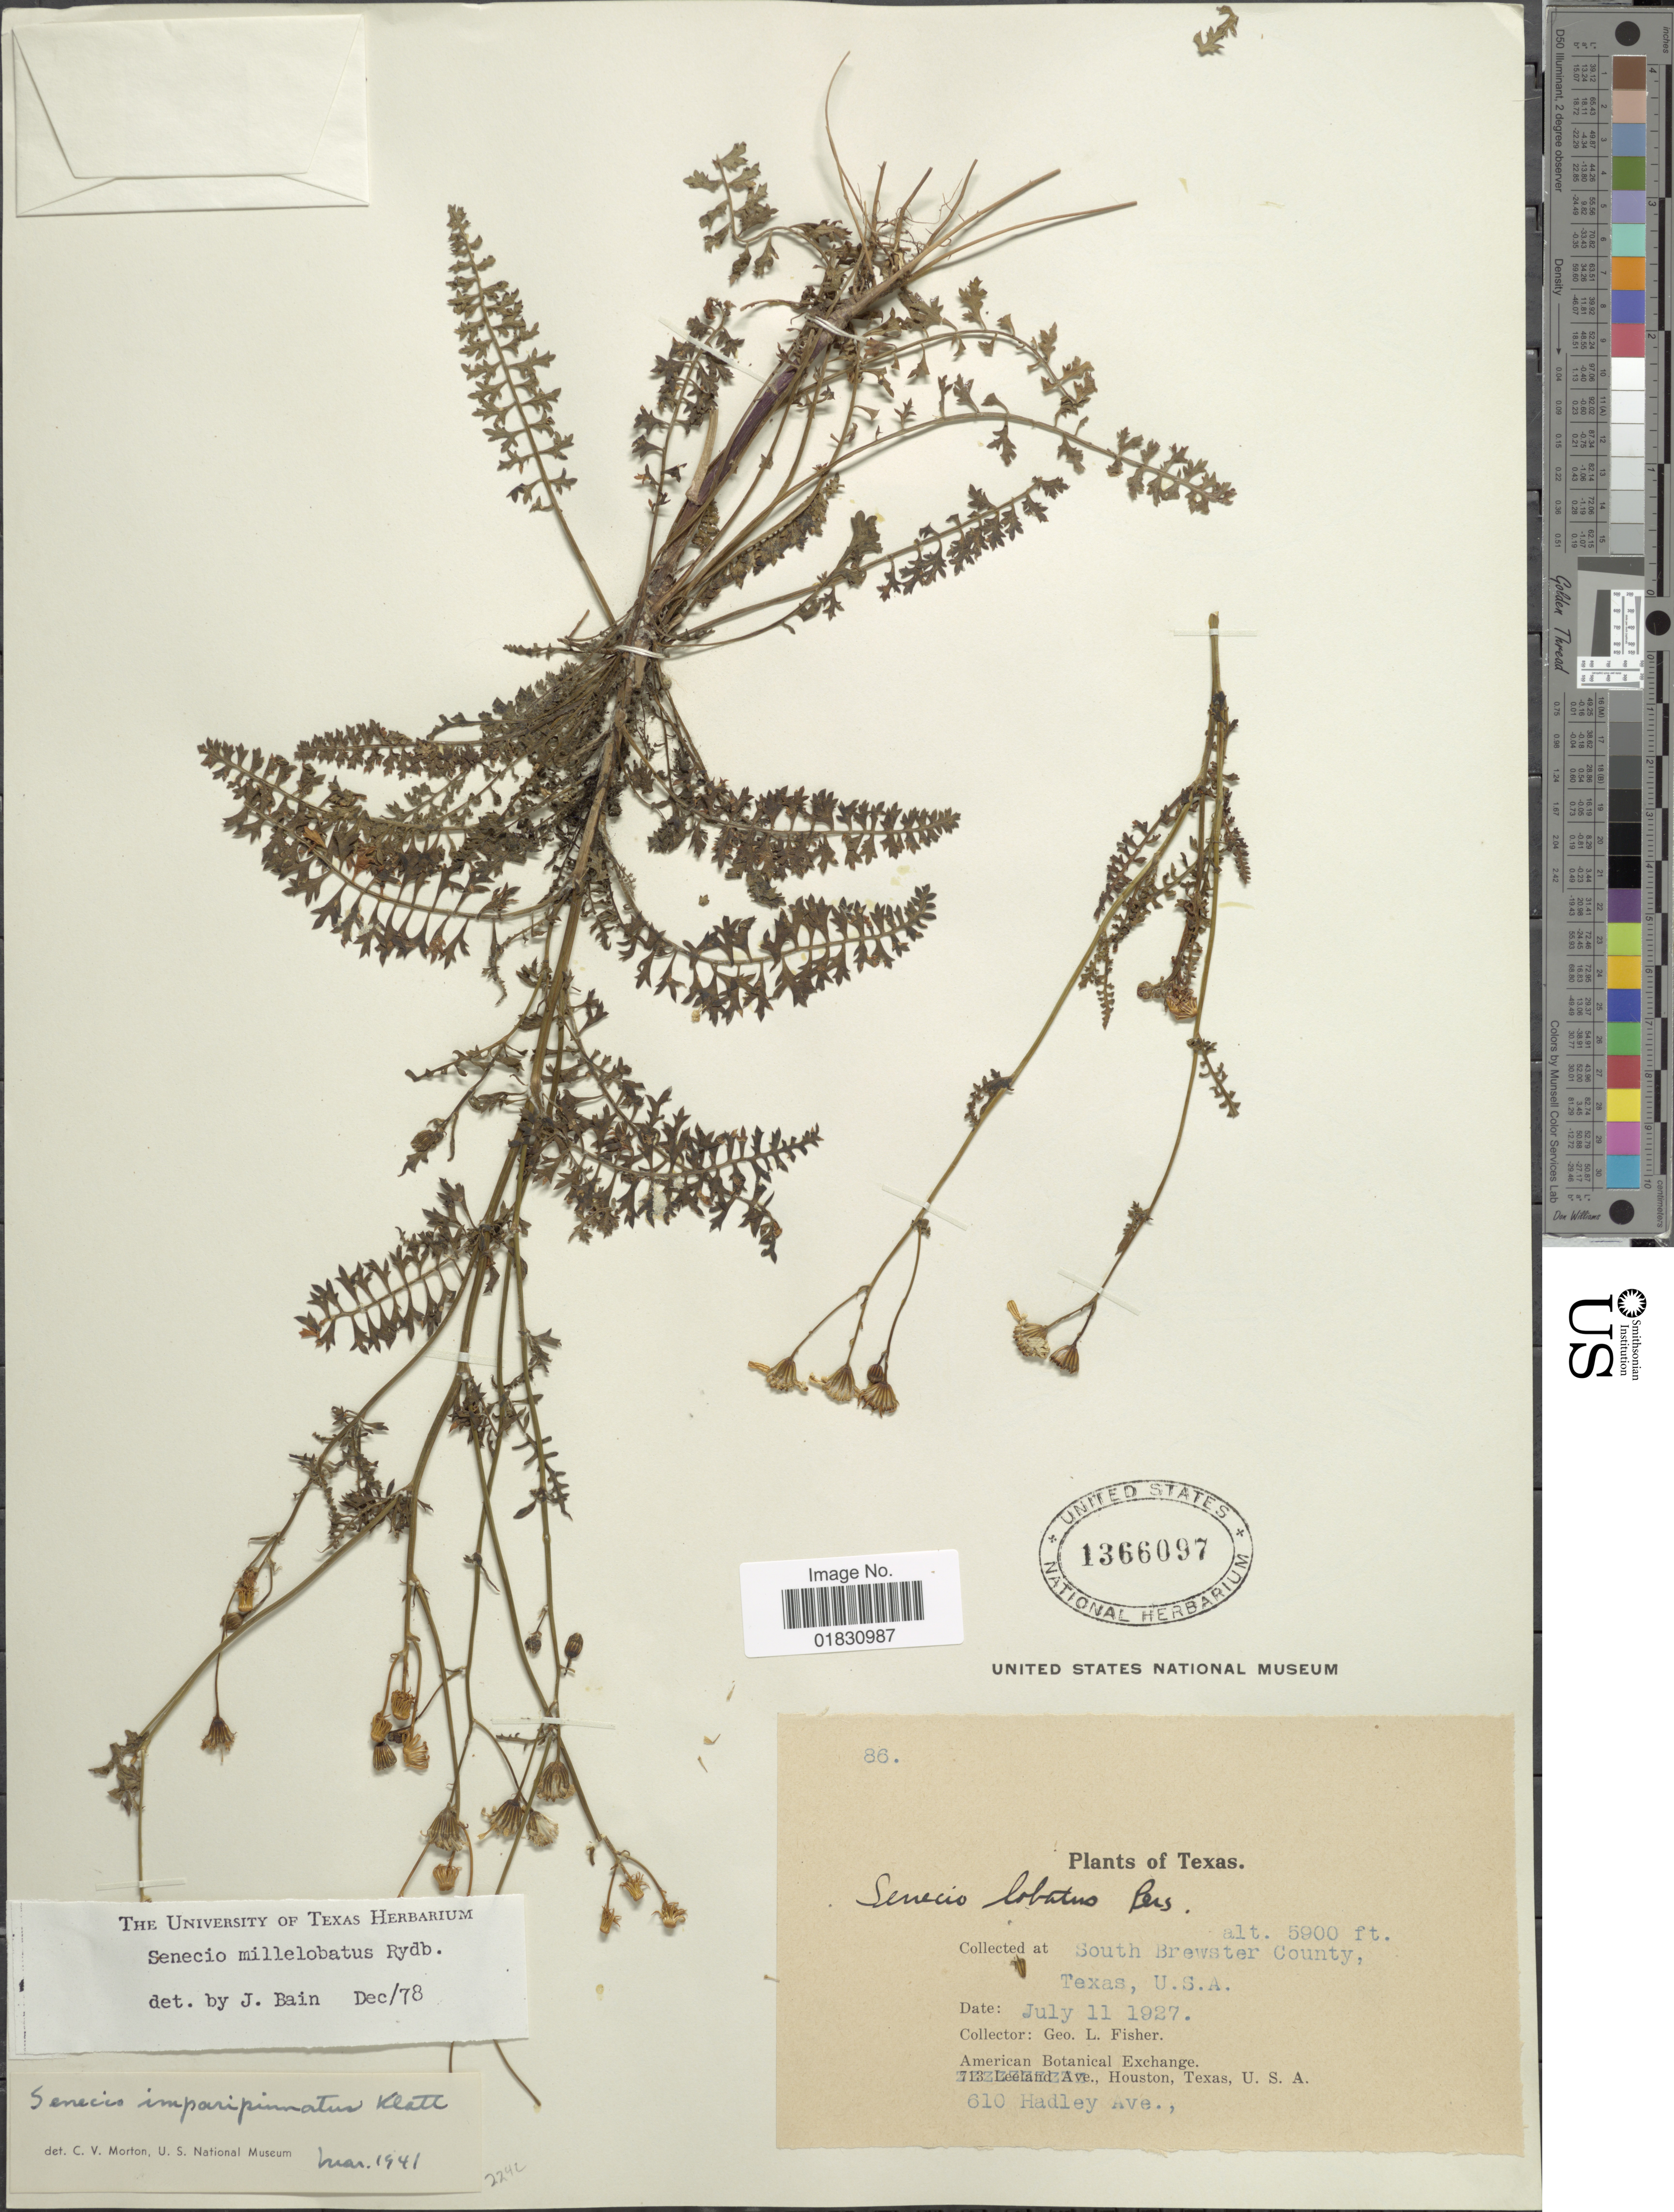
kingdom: Plantae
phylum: Tracheophyta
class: Magnoliopsida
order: Asterales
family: Asteraceae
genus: Packera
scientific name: Packera millelobata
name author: (Rydb.) W.A. Weber & Á. Löve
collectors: G. L. Fisher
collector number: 86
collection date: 1927-07-11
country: United States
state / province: Texas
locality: South Brewster County, Texas, U. S. A.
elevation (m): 1798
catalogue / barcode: US 1366097